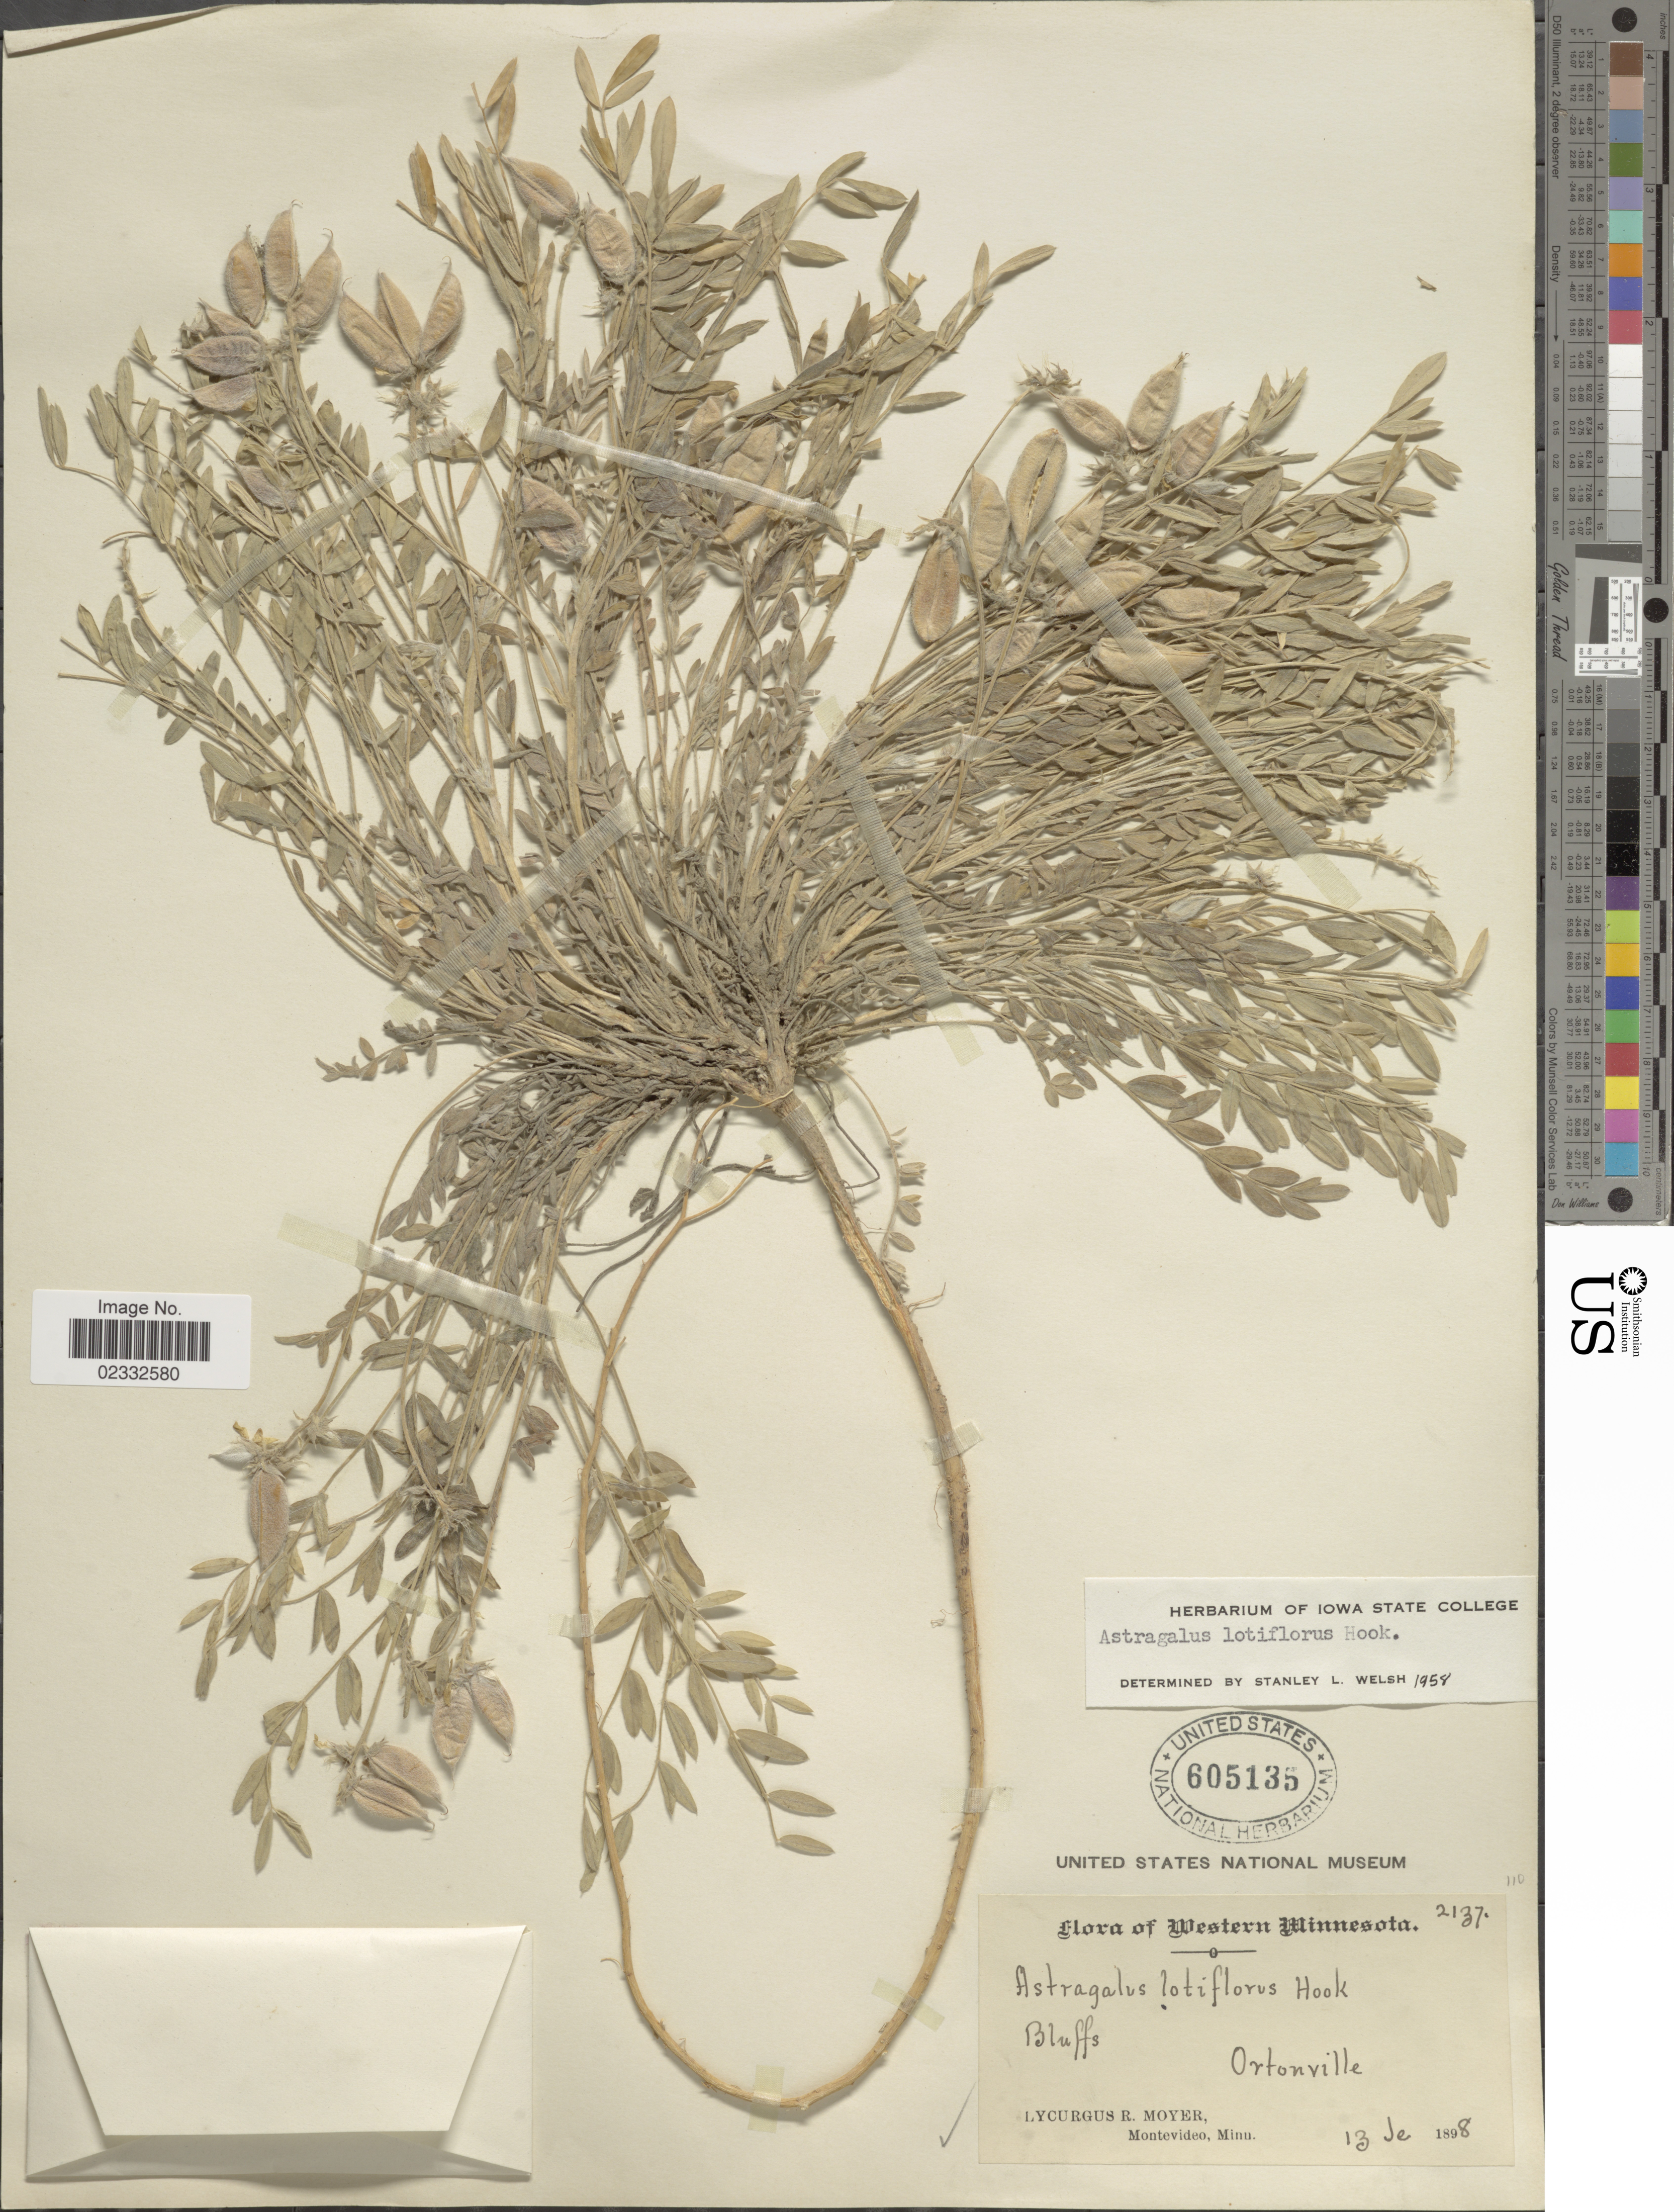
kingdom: Plantae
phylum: Tracheophyta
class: Magnoliopsida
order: Fabales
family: Fabaceae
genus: Astragalus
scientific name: Astragalus lotiflorus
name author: Hook.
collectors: L. Moyer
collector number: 2137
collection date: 1898-06-13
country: United States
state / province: Minnesota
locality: Western Minnesota. Ortonville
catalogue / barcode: US 605135